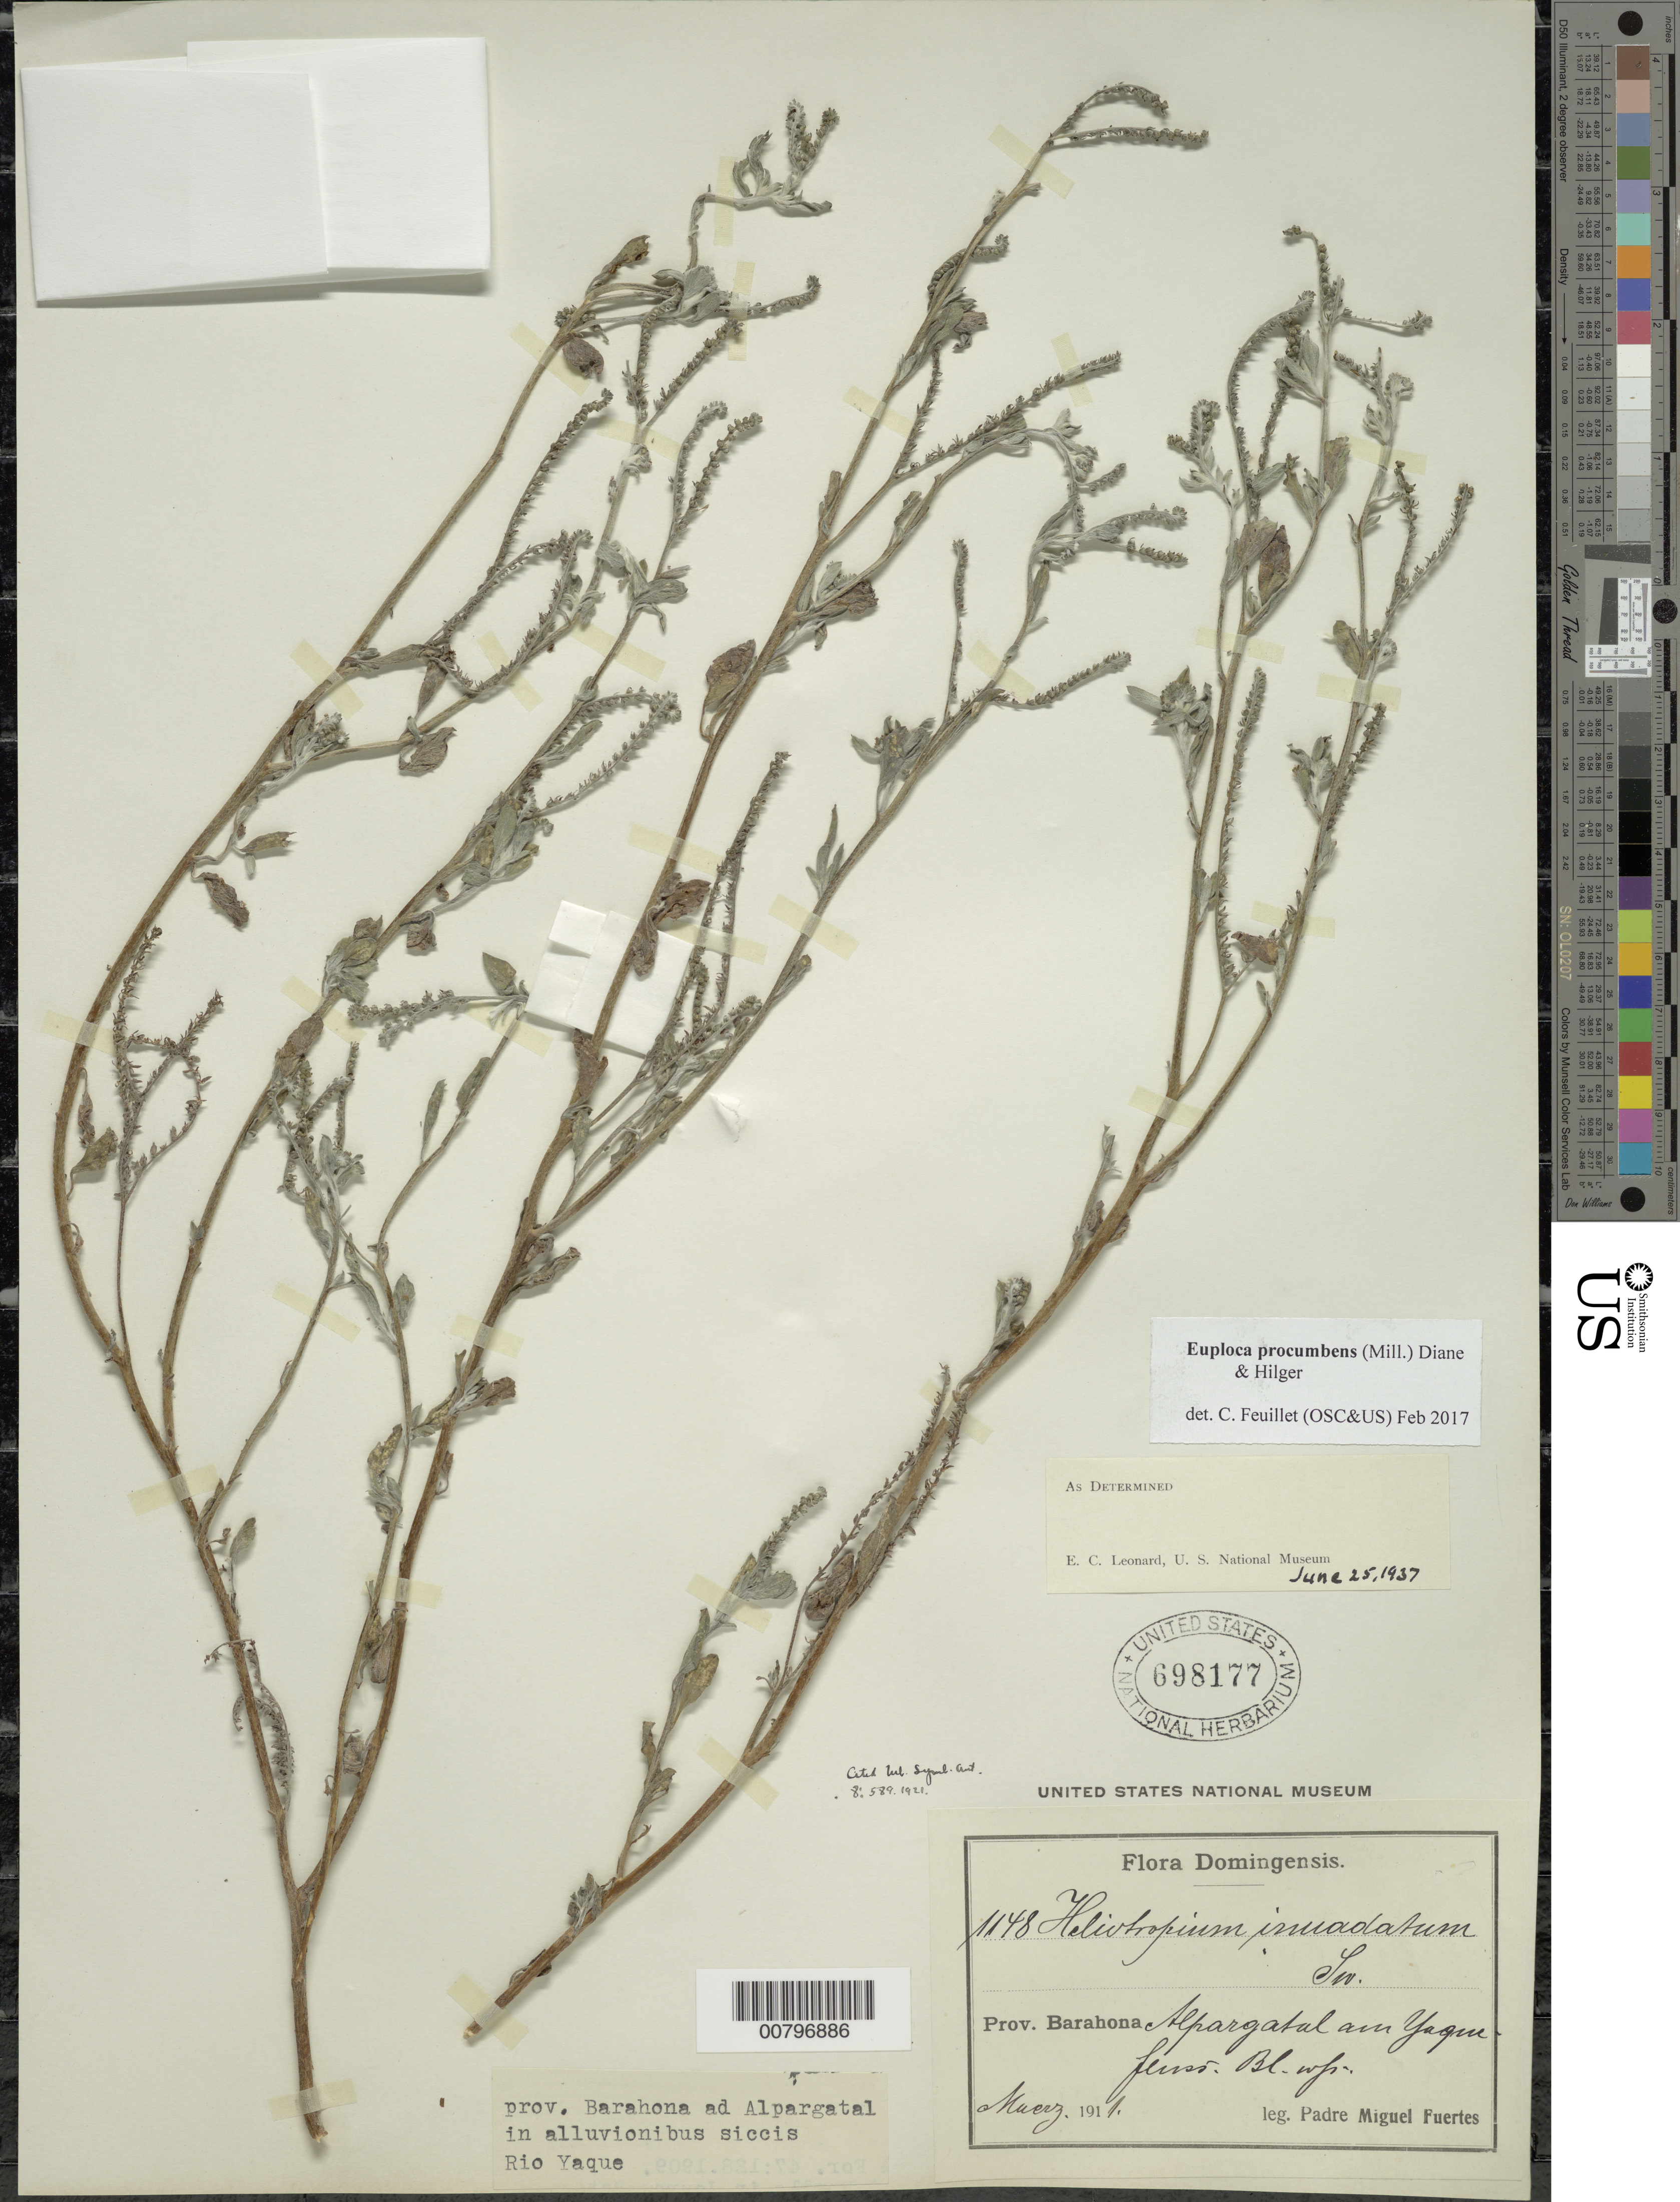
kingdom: Plantae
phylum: Tracheophyta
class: Magnoliopsida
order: Boraginales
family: Heliotropiaceae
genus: Euploca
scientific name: Euploca procumbens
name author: (Mill.) Diane & Hilger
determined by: Feuillet, C.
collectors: M. D. Fuertes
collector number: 1148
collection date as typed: Mar 1911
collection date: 1911-03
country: Dominican Republic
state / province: Barahona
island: Hispaniola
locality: Near Alpargatal , Rio Yaque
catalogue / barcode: US 698177